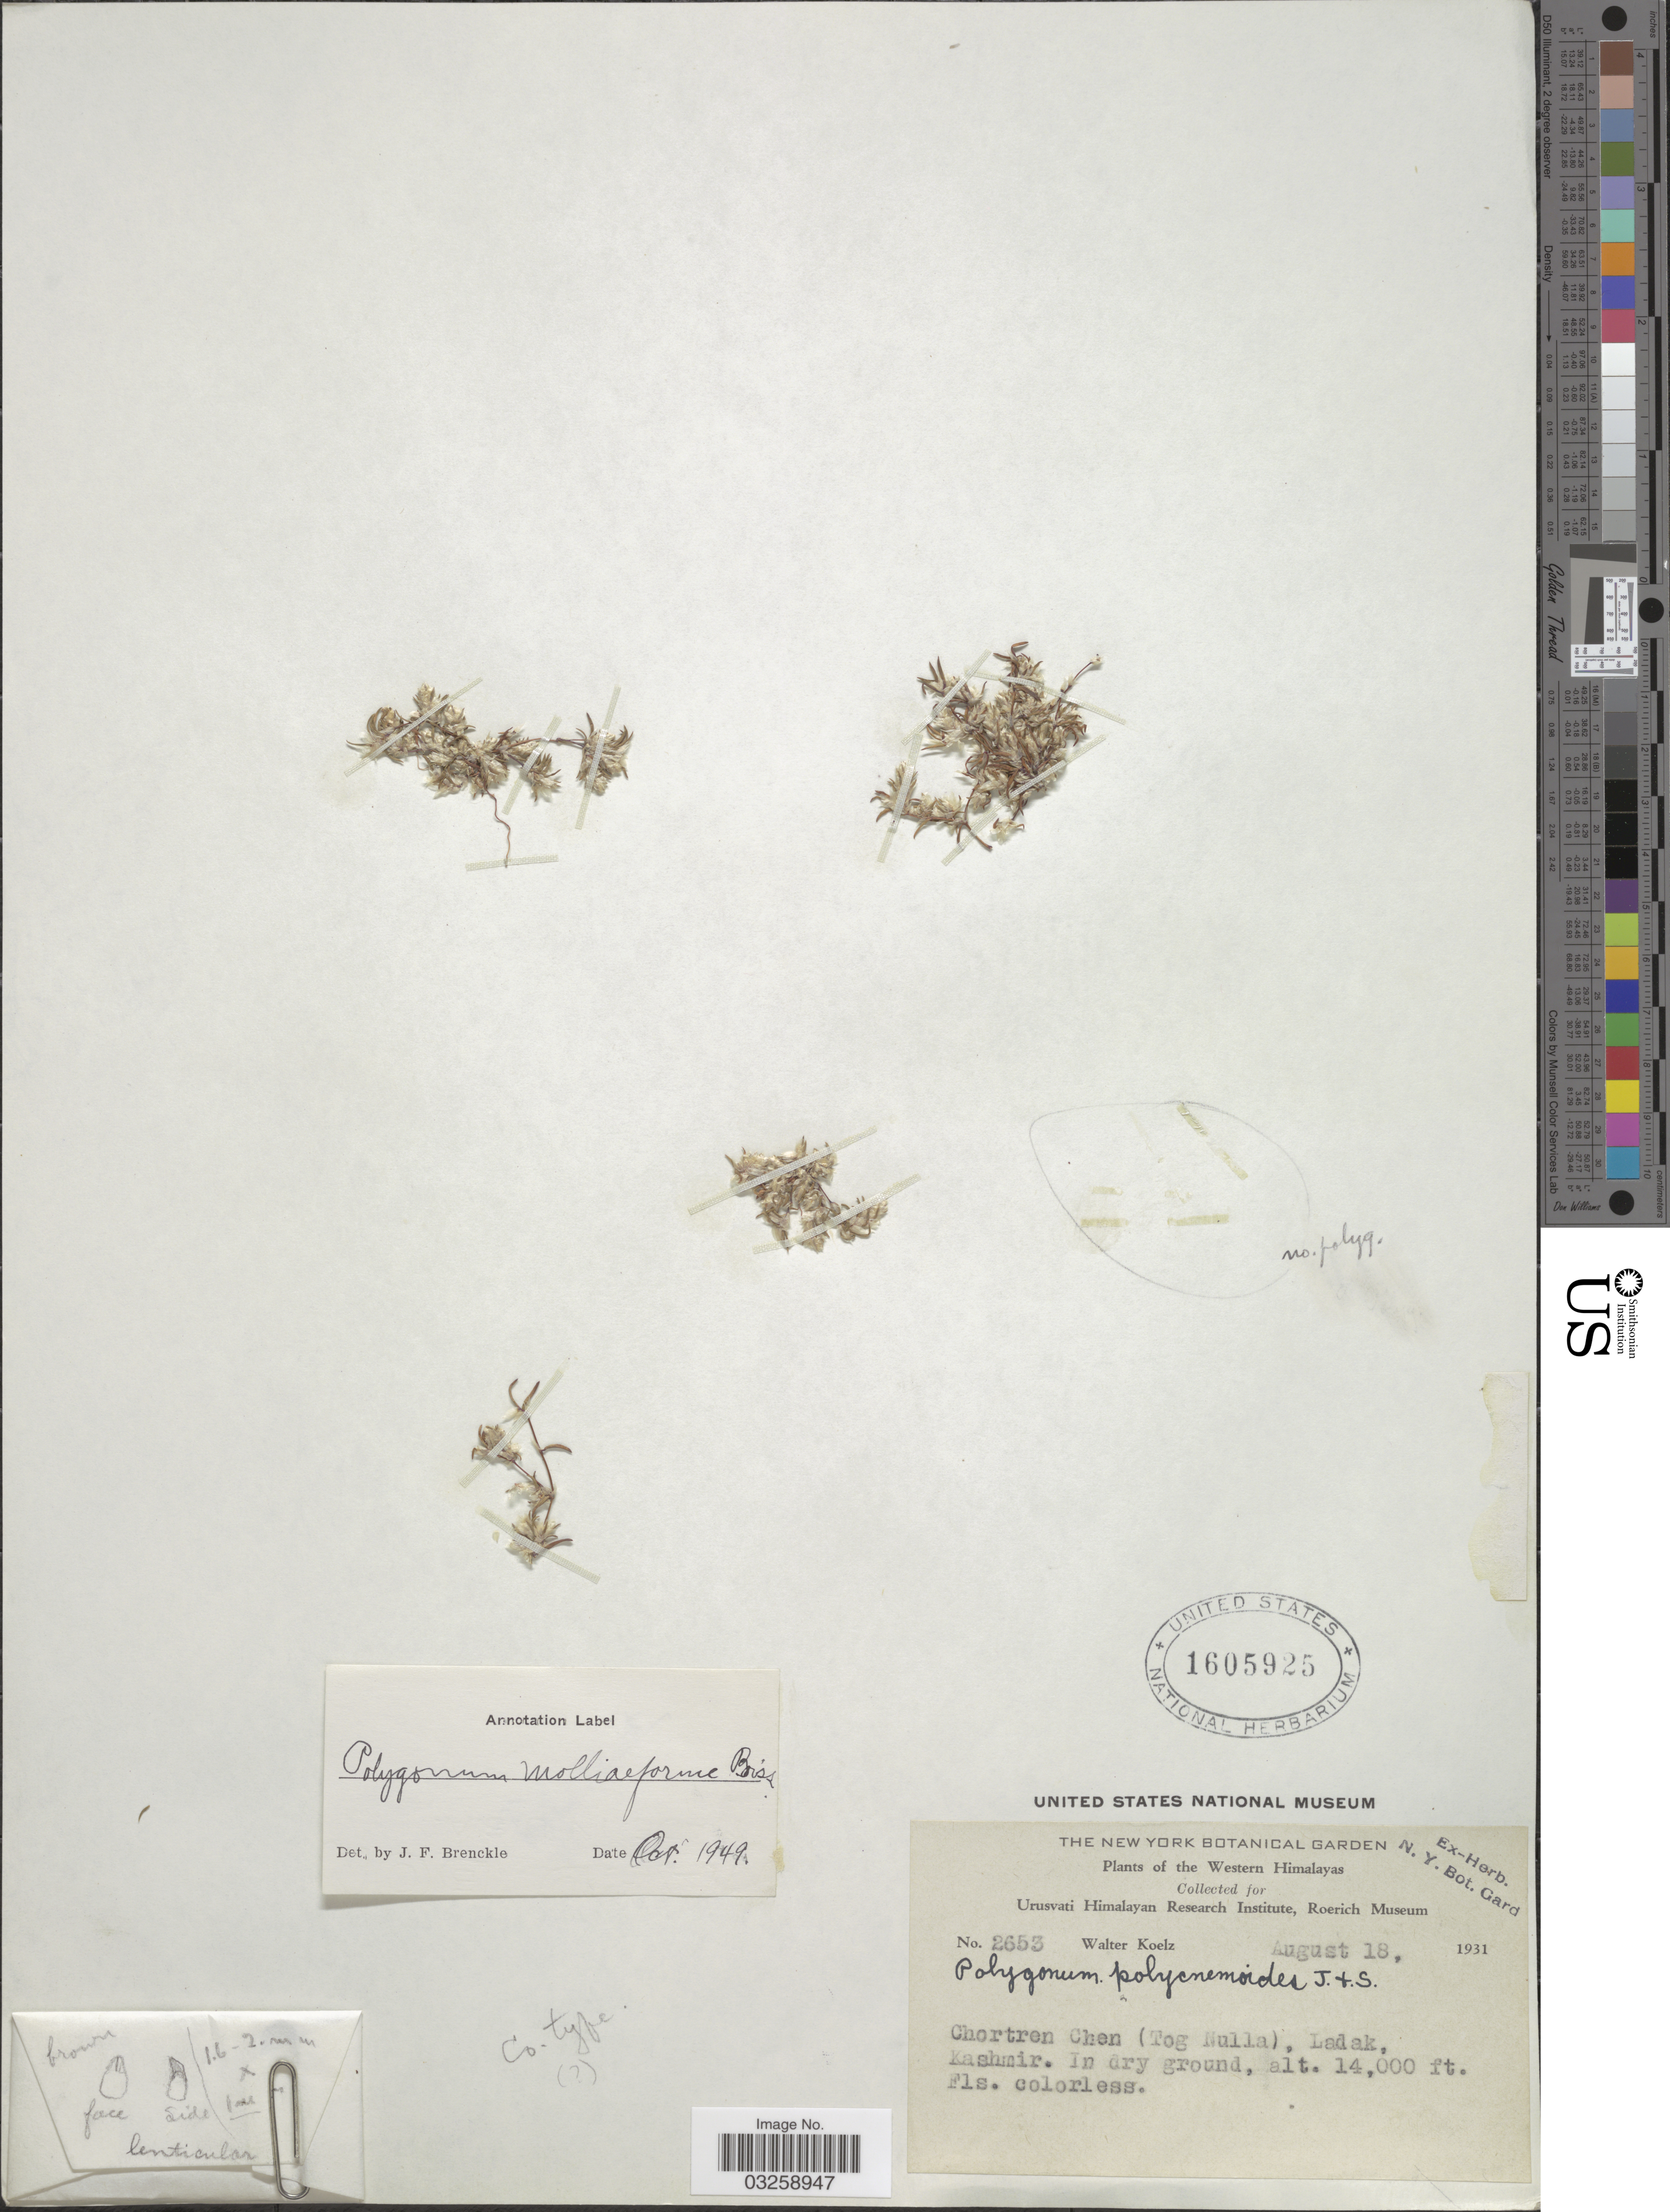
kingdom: Plantae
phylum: Tracheophyta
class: Magnoliopsida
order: Caryophyllales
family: Polygonaceae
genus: Polygonum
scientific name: Polygonum molliiforme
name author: Boiss.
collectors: W. N. Koelz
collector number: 2653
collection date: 1931-08-18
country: India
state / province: Ladakh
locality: Western Himalayas. Chortren Chen (Tog Hulla), Ladak, Kashmir.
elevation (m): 4267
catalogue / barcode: US 1605925